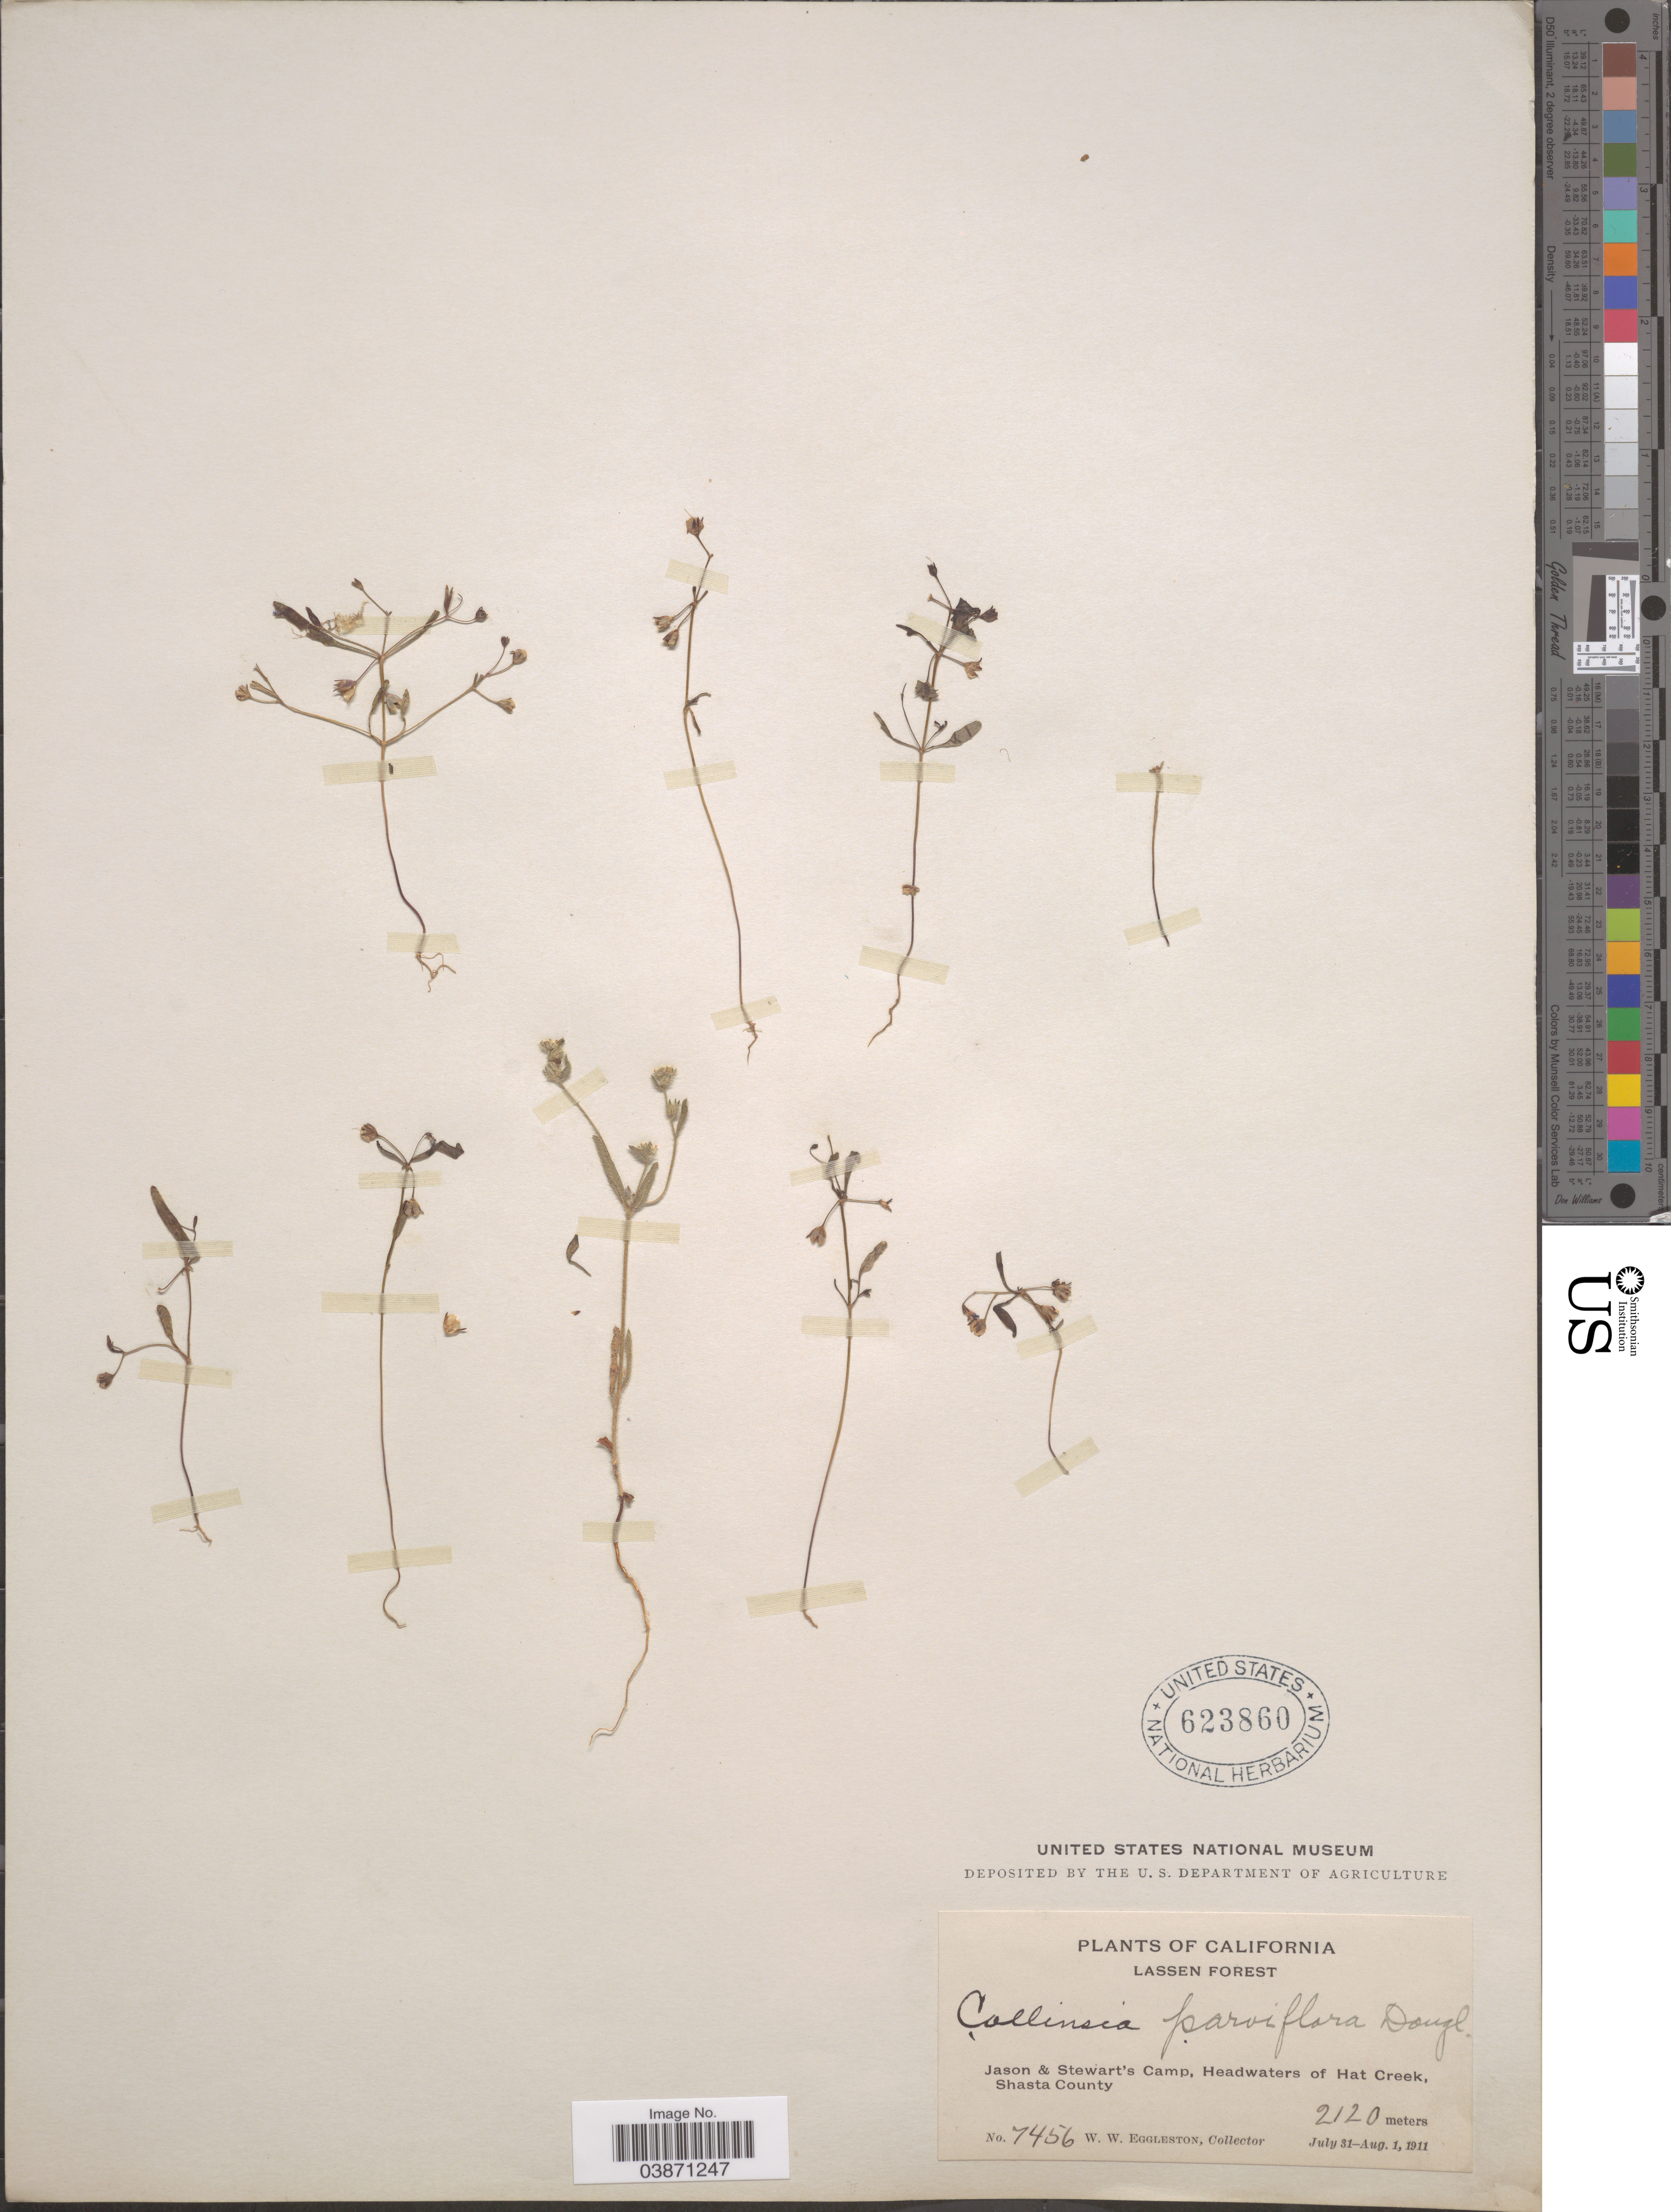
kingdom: Plantae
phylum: Tracheophyta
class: Magnoliopsida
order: Lamiales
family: Plantaginaceae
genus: Collinsia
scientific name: Collinsia parviflora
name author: Douglas ex Lindl.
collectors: W. W. Eggleston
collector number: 7456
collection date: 1911-07-31/1911-08-01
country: United States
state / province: California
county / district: Shasta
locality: Lassen Forest. Jason & Stewart's Camp, Headwaters of Hat Creek, Shasta County.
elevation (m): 2120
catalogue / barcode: US 623860